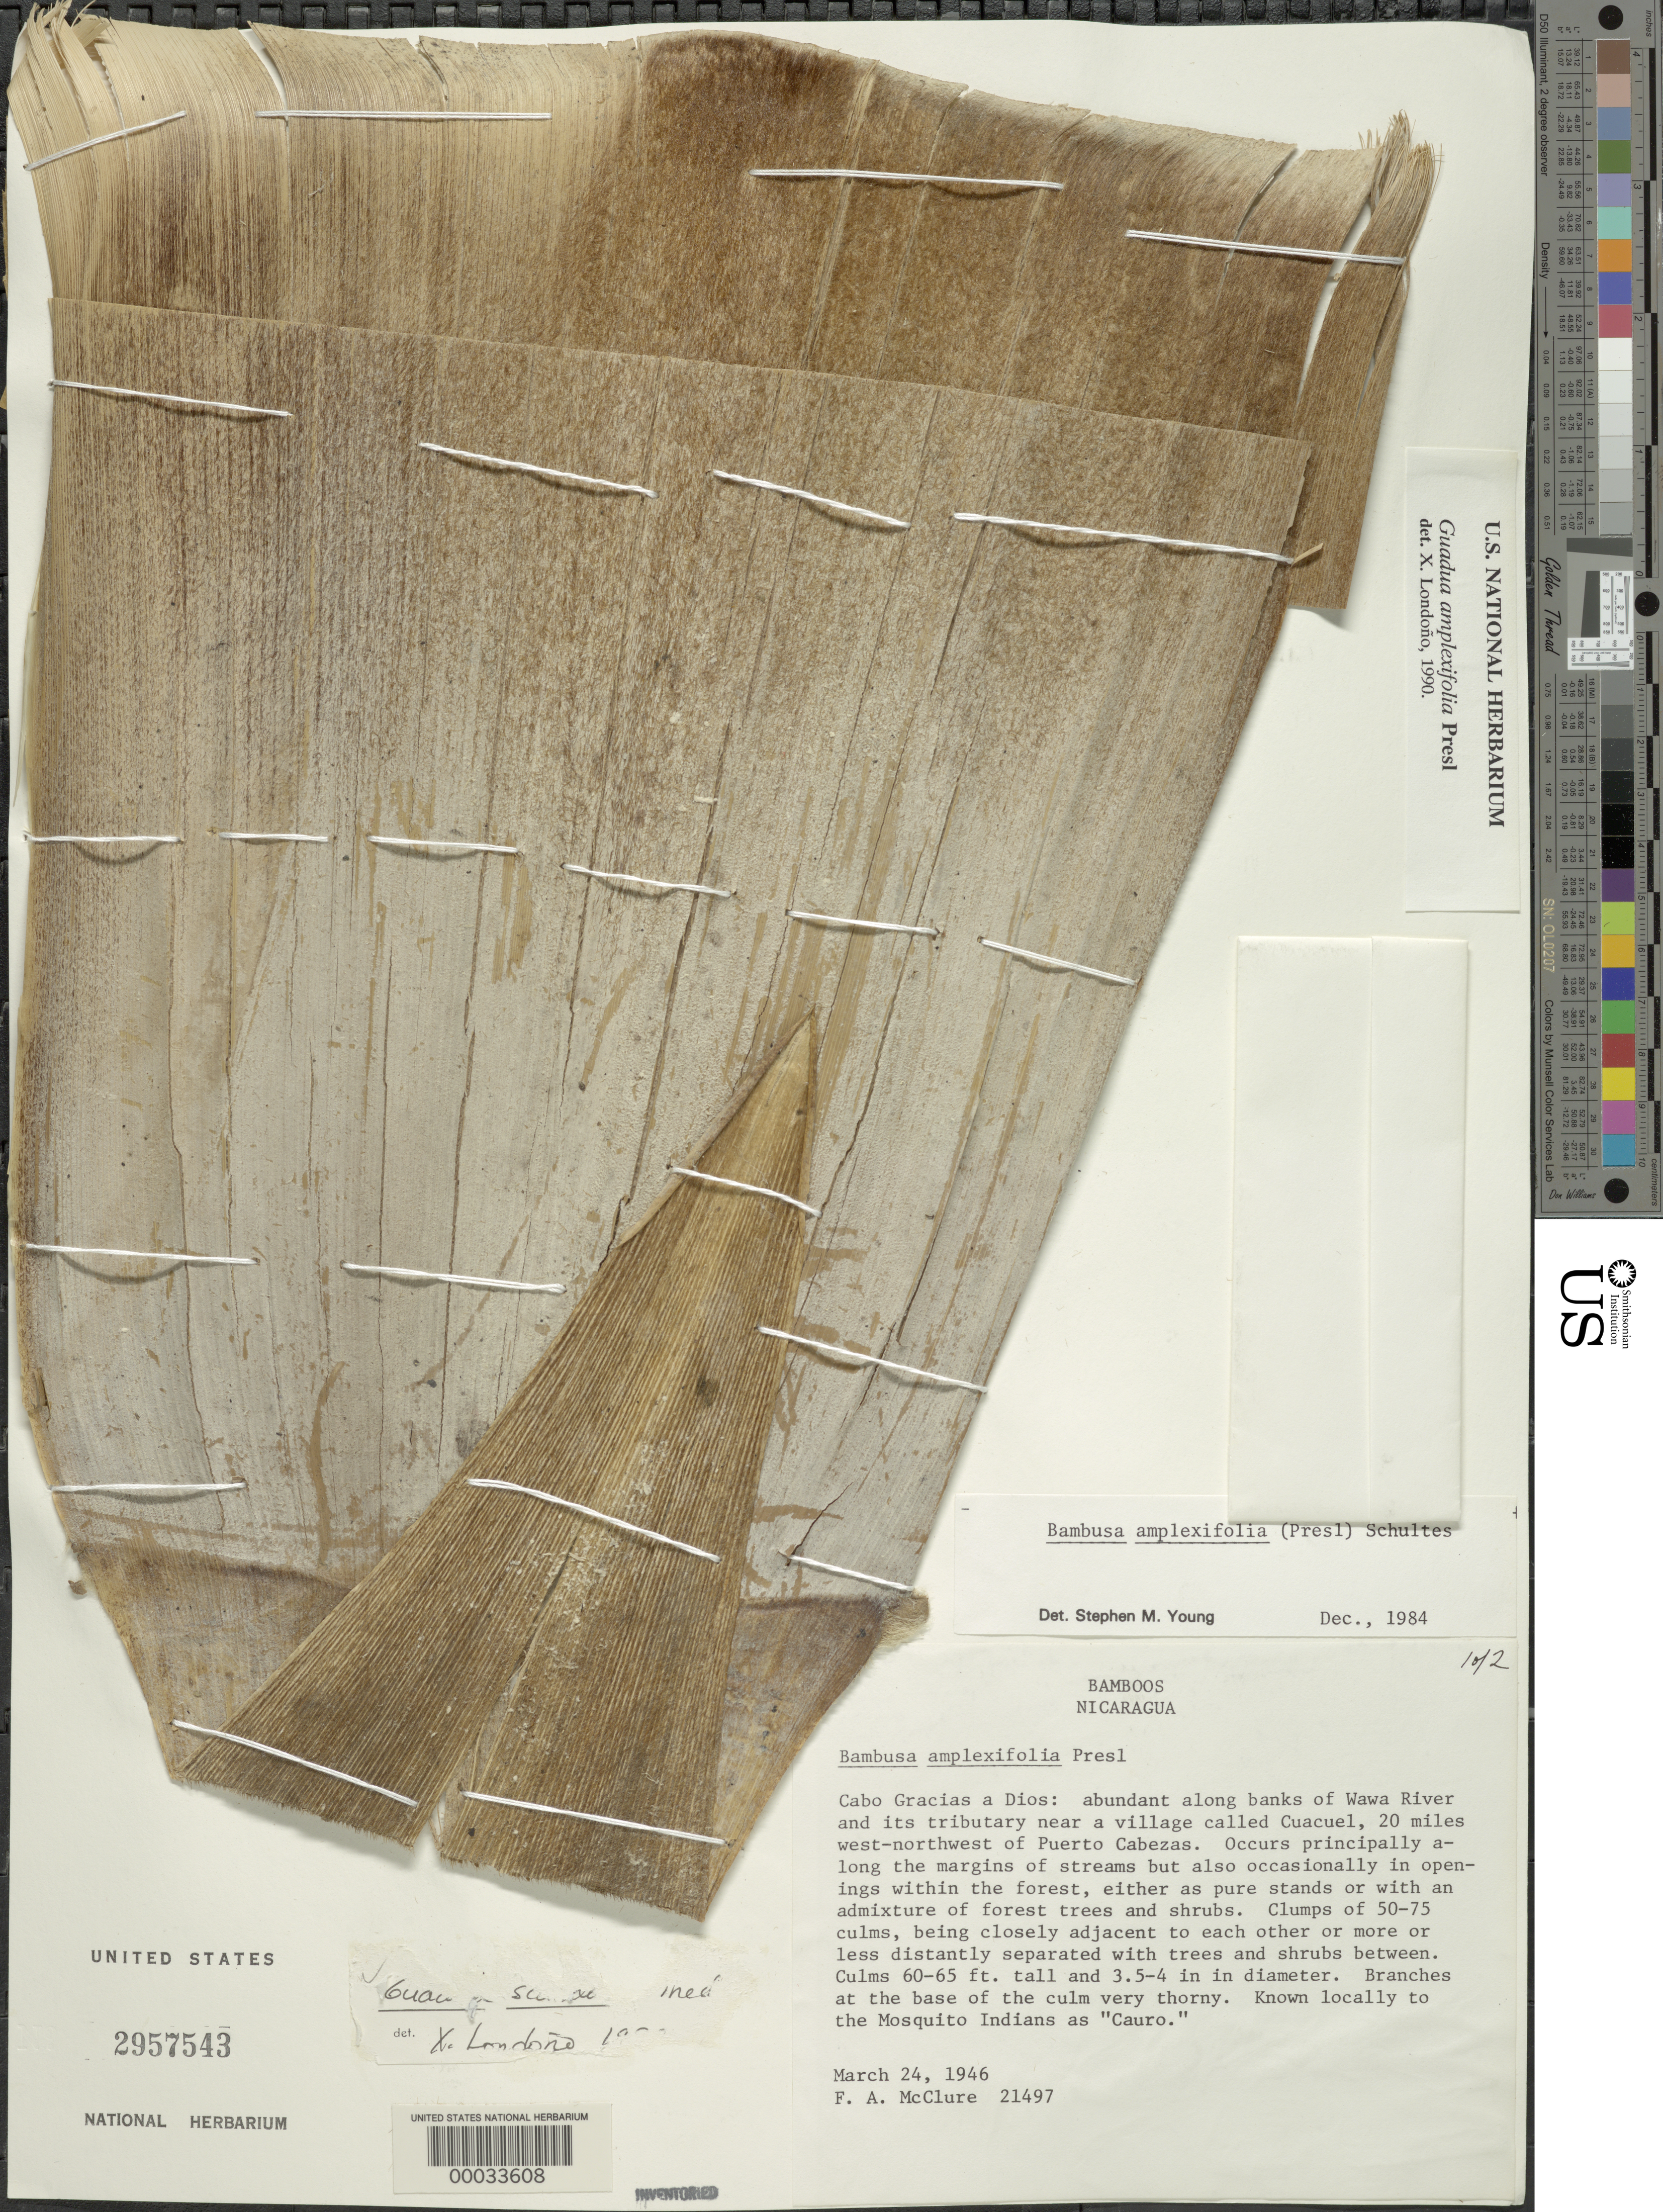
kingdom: Plantae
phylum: Tracheophyta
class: Liliopsida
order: Poales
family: Poaceae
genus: Guadua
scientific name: Guadua scandens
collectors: F. A. McClure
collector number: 21497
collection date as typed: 24 Mar 1946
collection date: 1946-03-24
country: Nicaragua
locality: Cabo gracias a dios; wawa river and tributary near cuacuel village, 20 mi wnw of puerto cabezas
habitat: Along river bank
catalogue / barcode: US 2957543